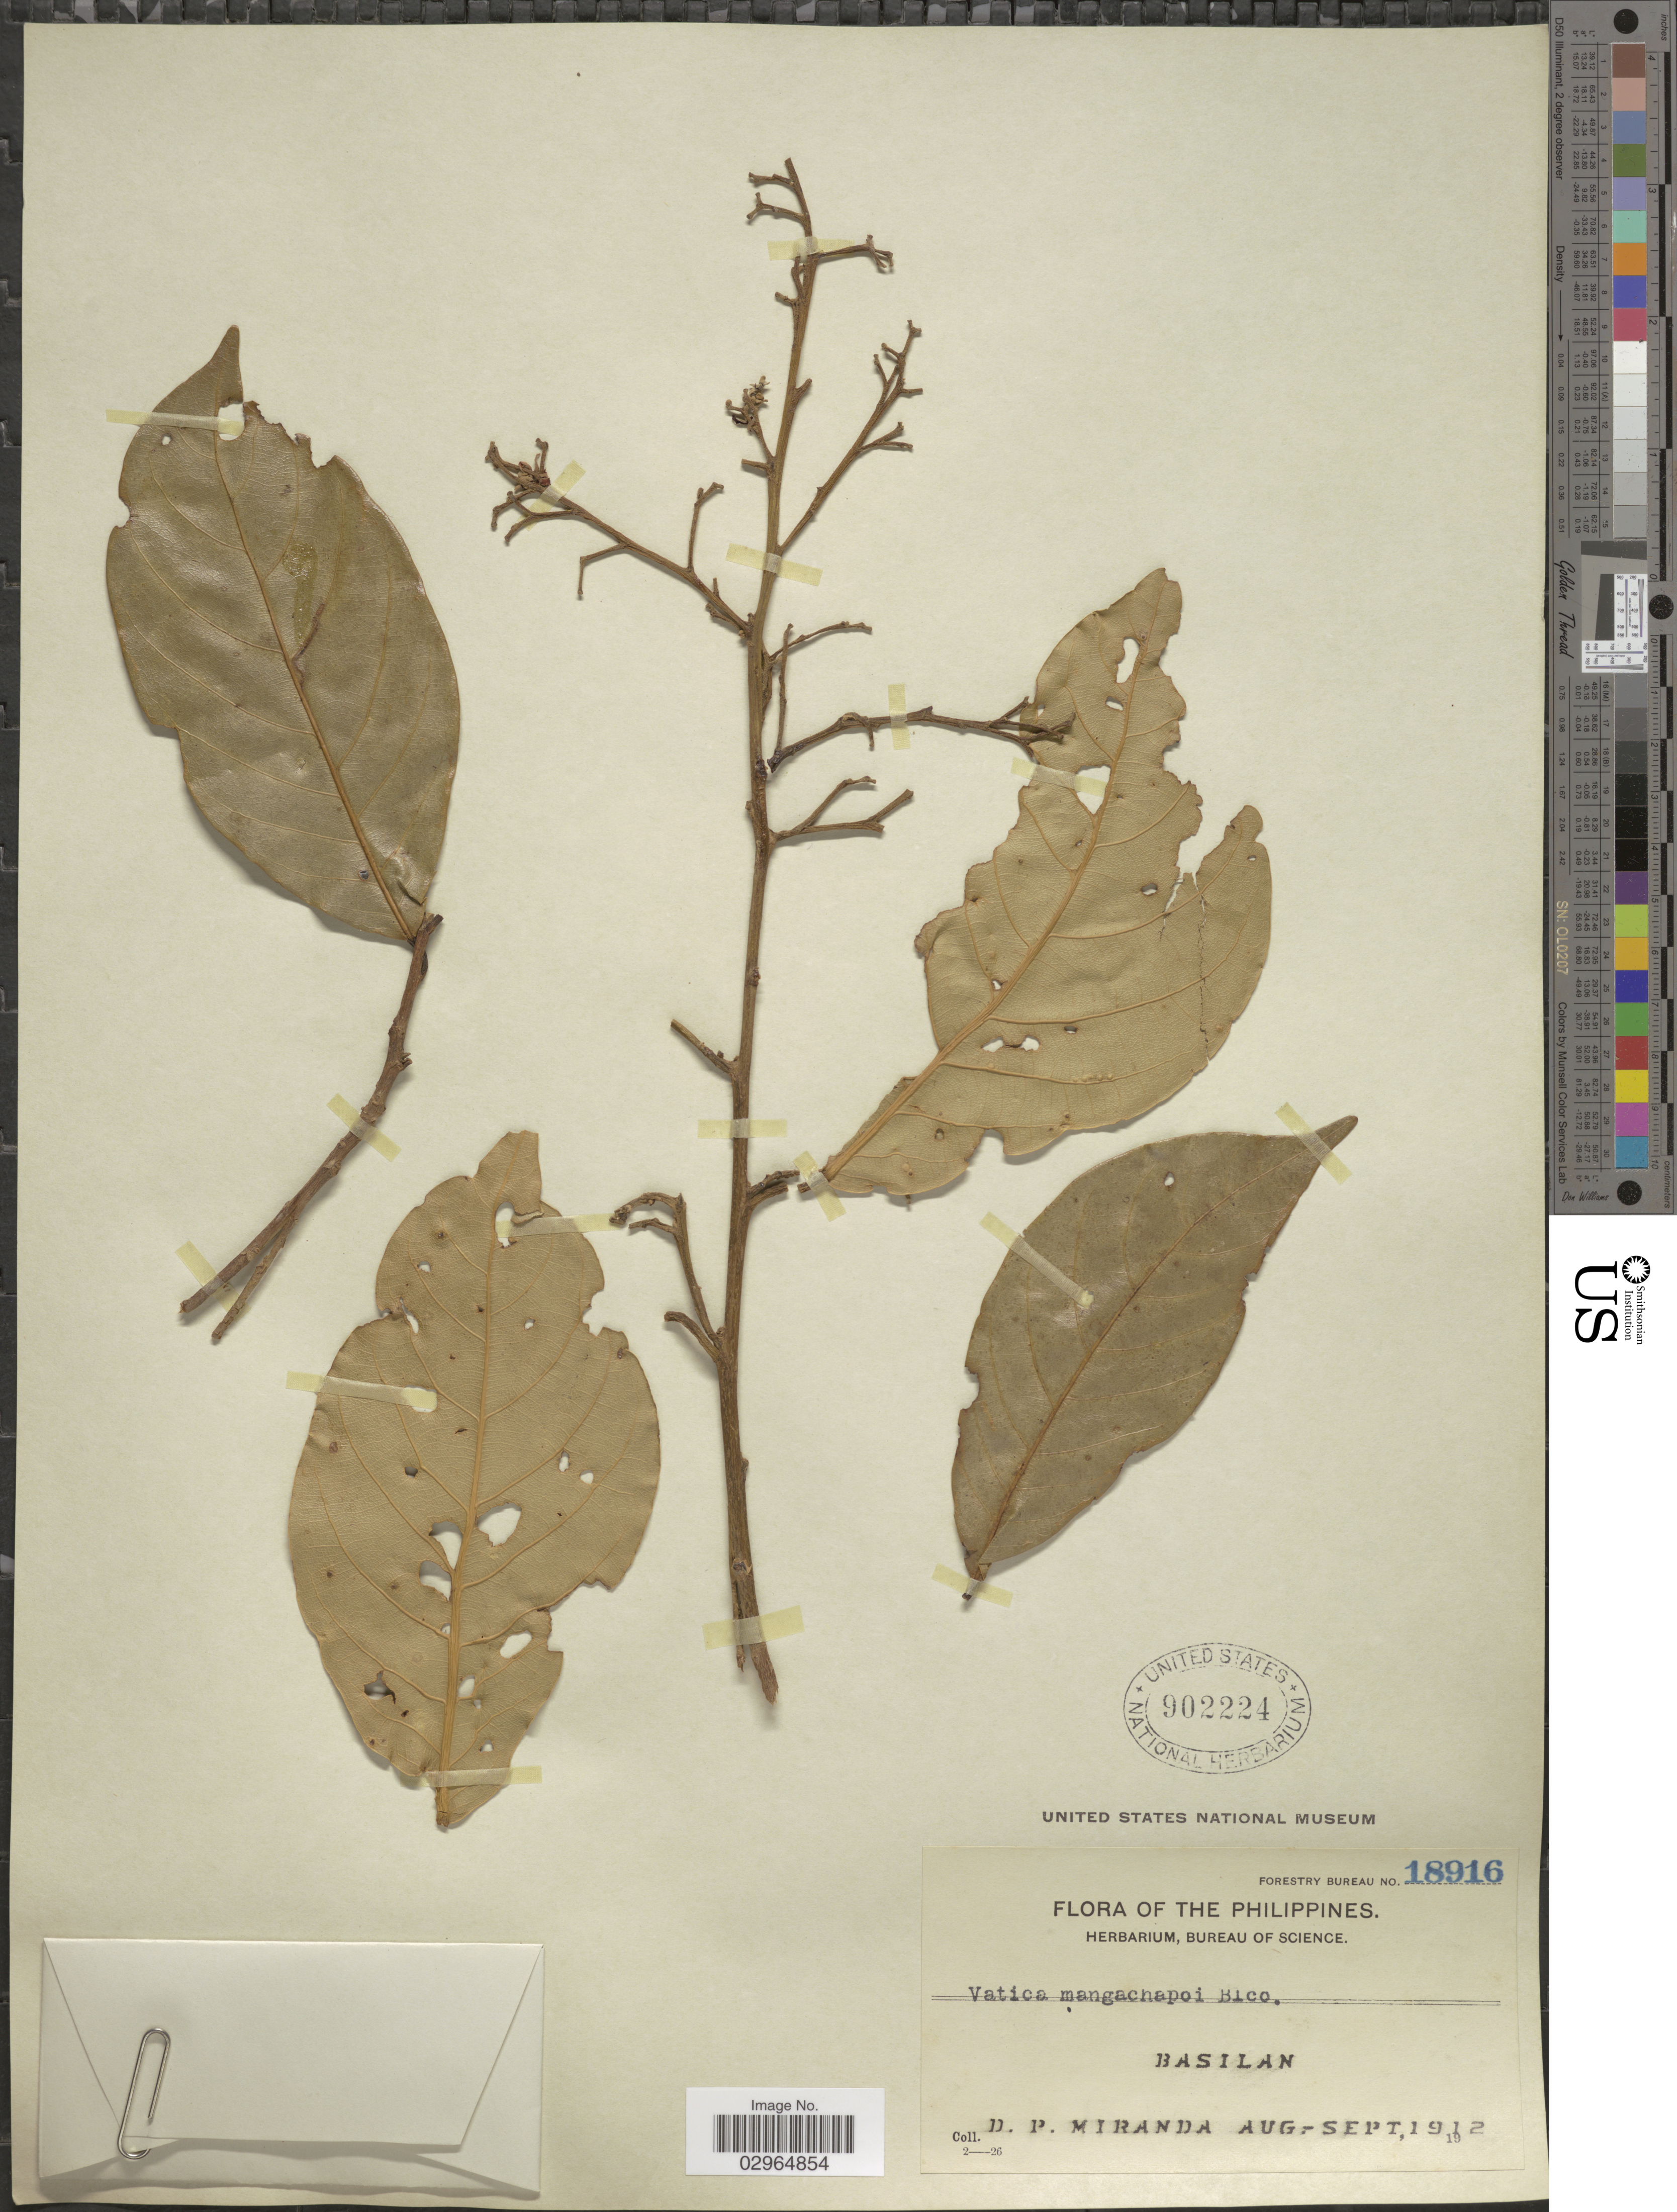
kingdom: Plantae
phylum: Tracheophyta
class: Magnoliopsida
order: Malvales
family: Dipterocarpaceae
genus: Vatica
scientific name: Vatica mangachapoi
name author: Blanco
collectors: D. P. Miranda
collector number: Forestry Bureau 18916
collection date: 1912-08/1912-09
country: Philippines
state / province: Muslim Mindanao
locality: Basilan.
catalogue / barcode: US 902224